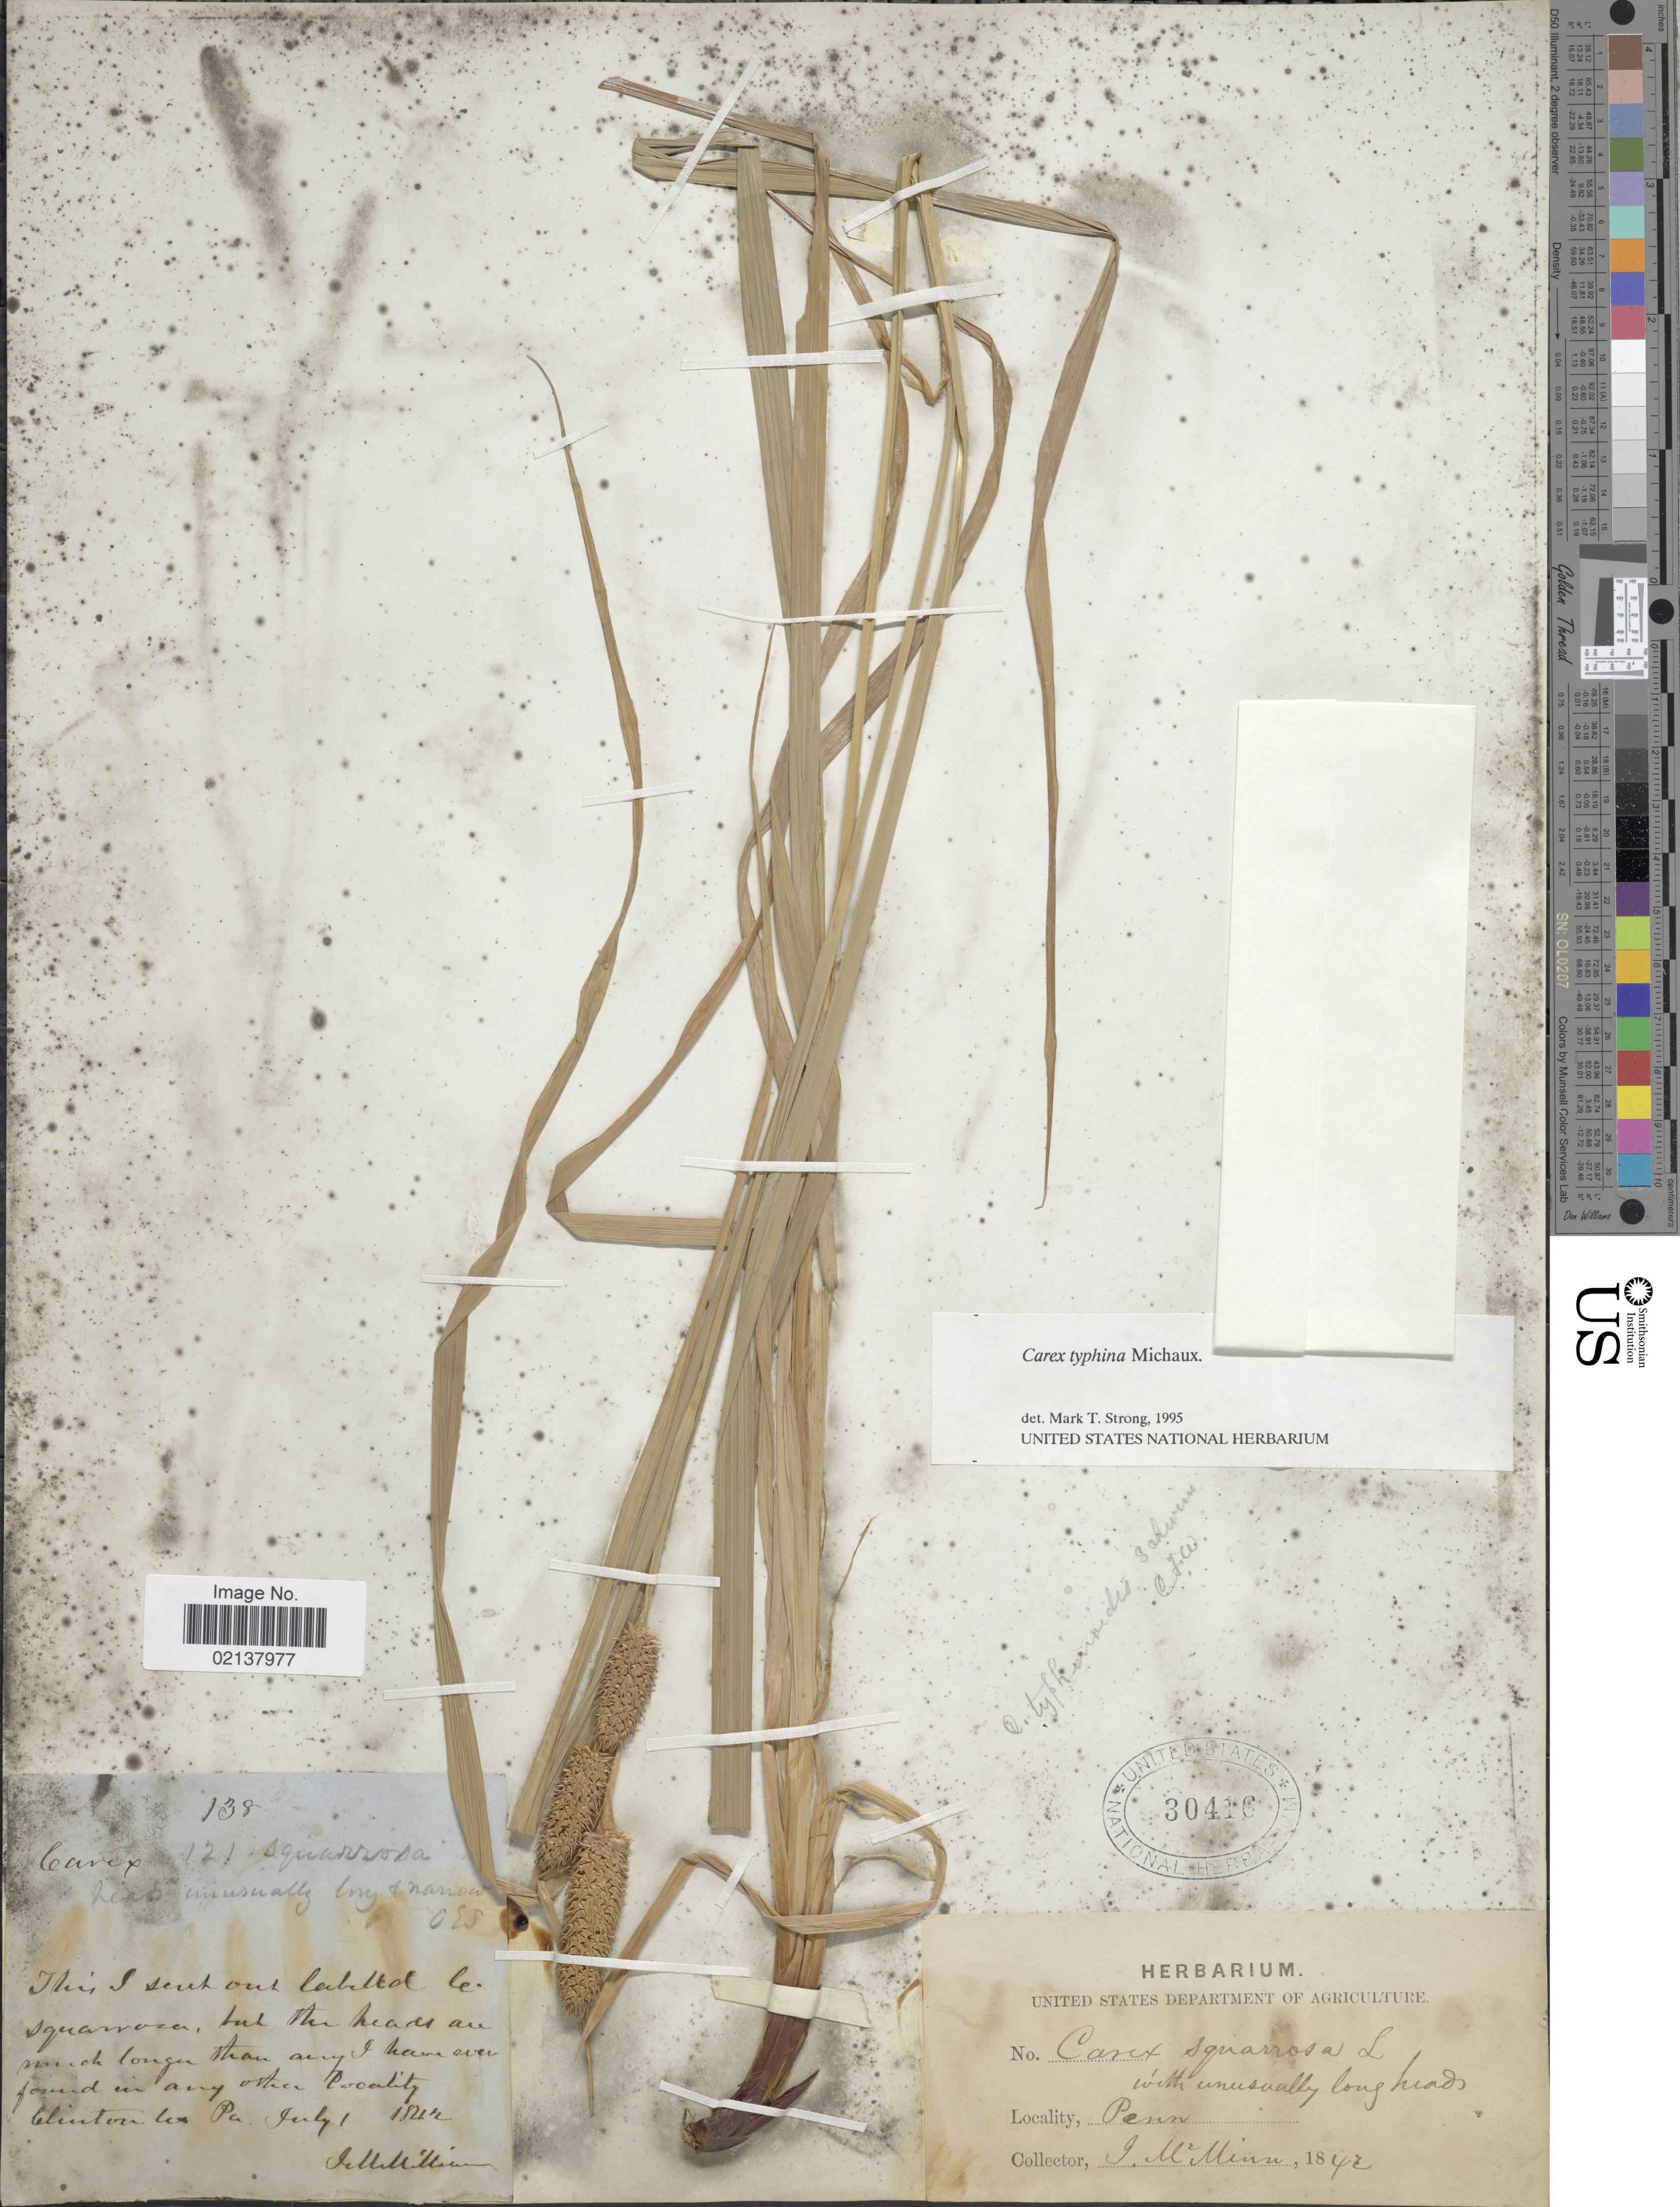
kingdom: Plantae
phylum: Tracheophyta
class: Liliopsida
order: Poales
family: Cyperaceae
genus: Carex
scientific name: Carex typhina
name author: Michx.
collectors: J. Minn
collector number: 138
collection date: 1842-07-01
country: United States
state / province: Pennsylvania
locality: Clinton W. Pa.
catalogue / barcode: US 30416